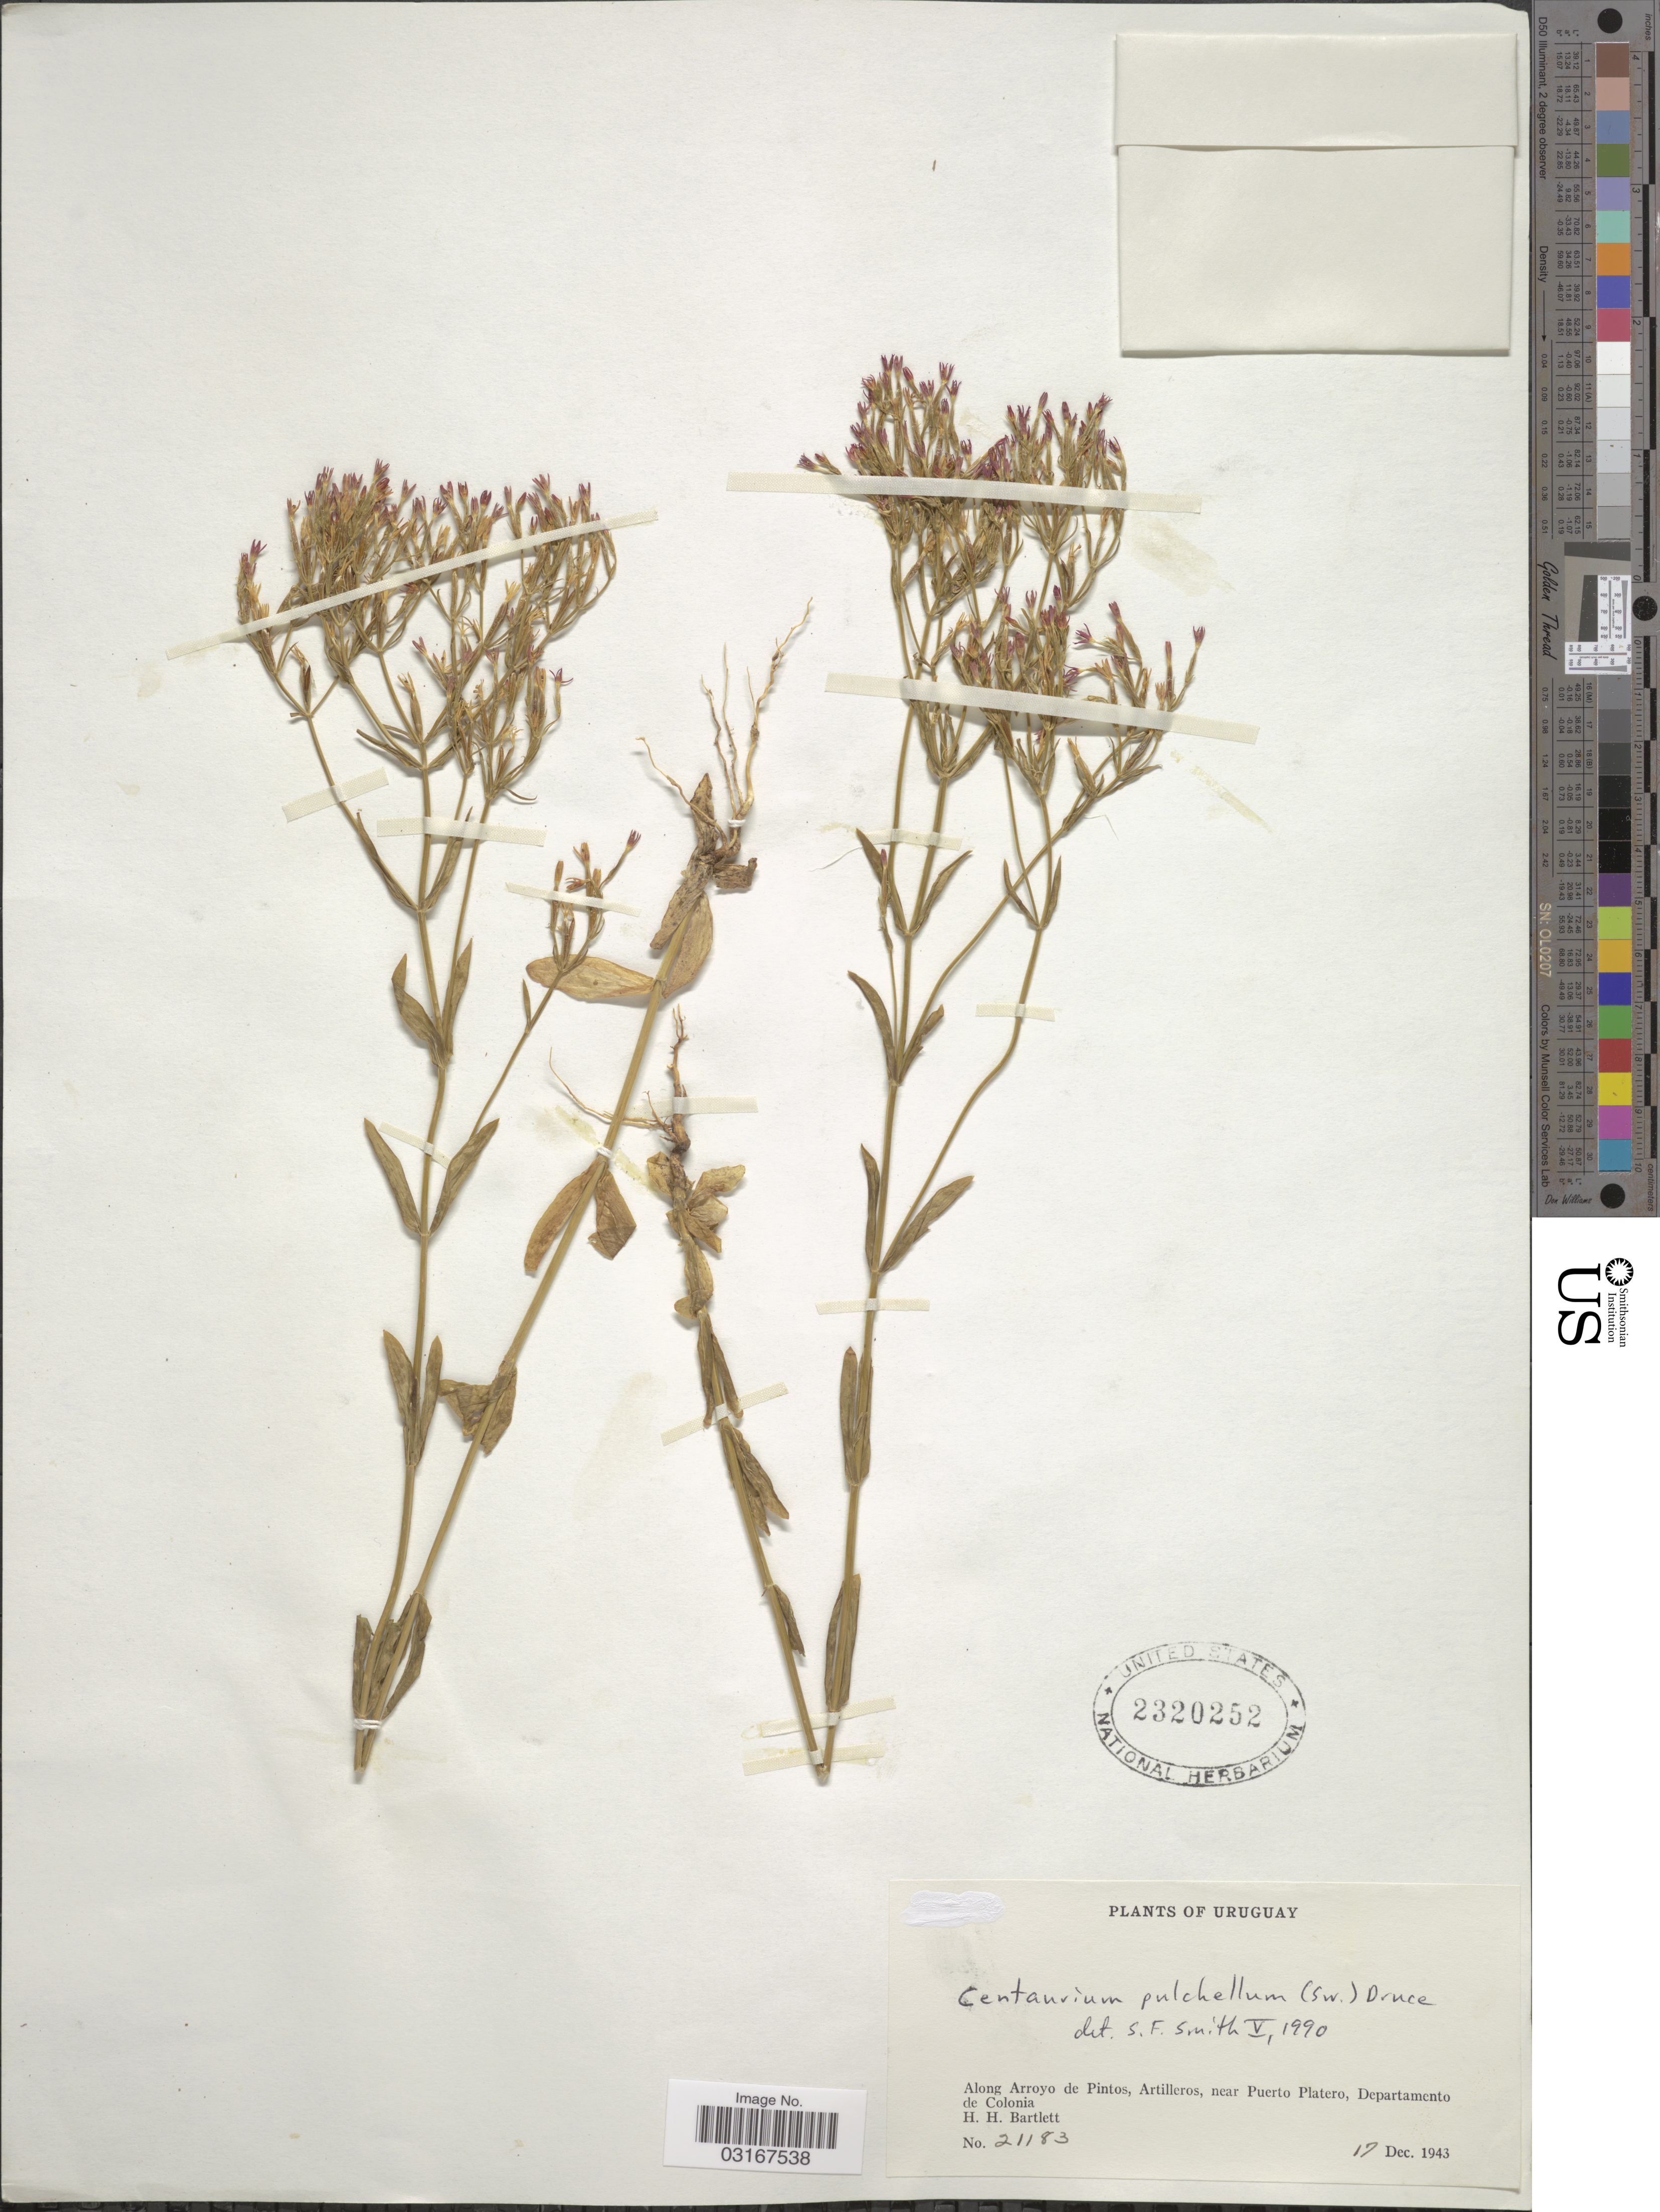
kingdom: Plantae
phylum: Tracheophyta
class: Magnoliopsida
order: Gentianales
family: Gentianaceae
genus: Centaurium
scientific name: Centaurium pulchellum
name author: (Sw.) Druce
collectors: H. H. Bartlett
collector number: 21183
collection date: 1943-12-17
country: Uruguay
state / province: Colonia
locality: Along Arroyo de Pintos, Artilleros, near Puerto Platero, Departamento de Colonia.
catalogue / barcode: US 2320252